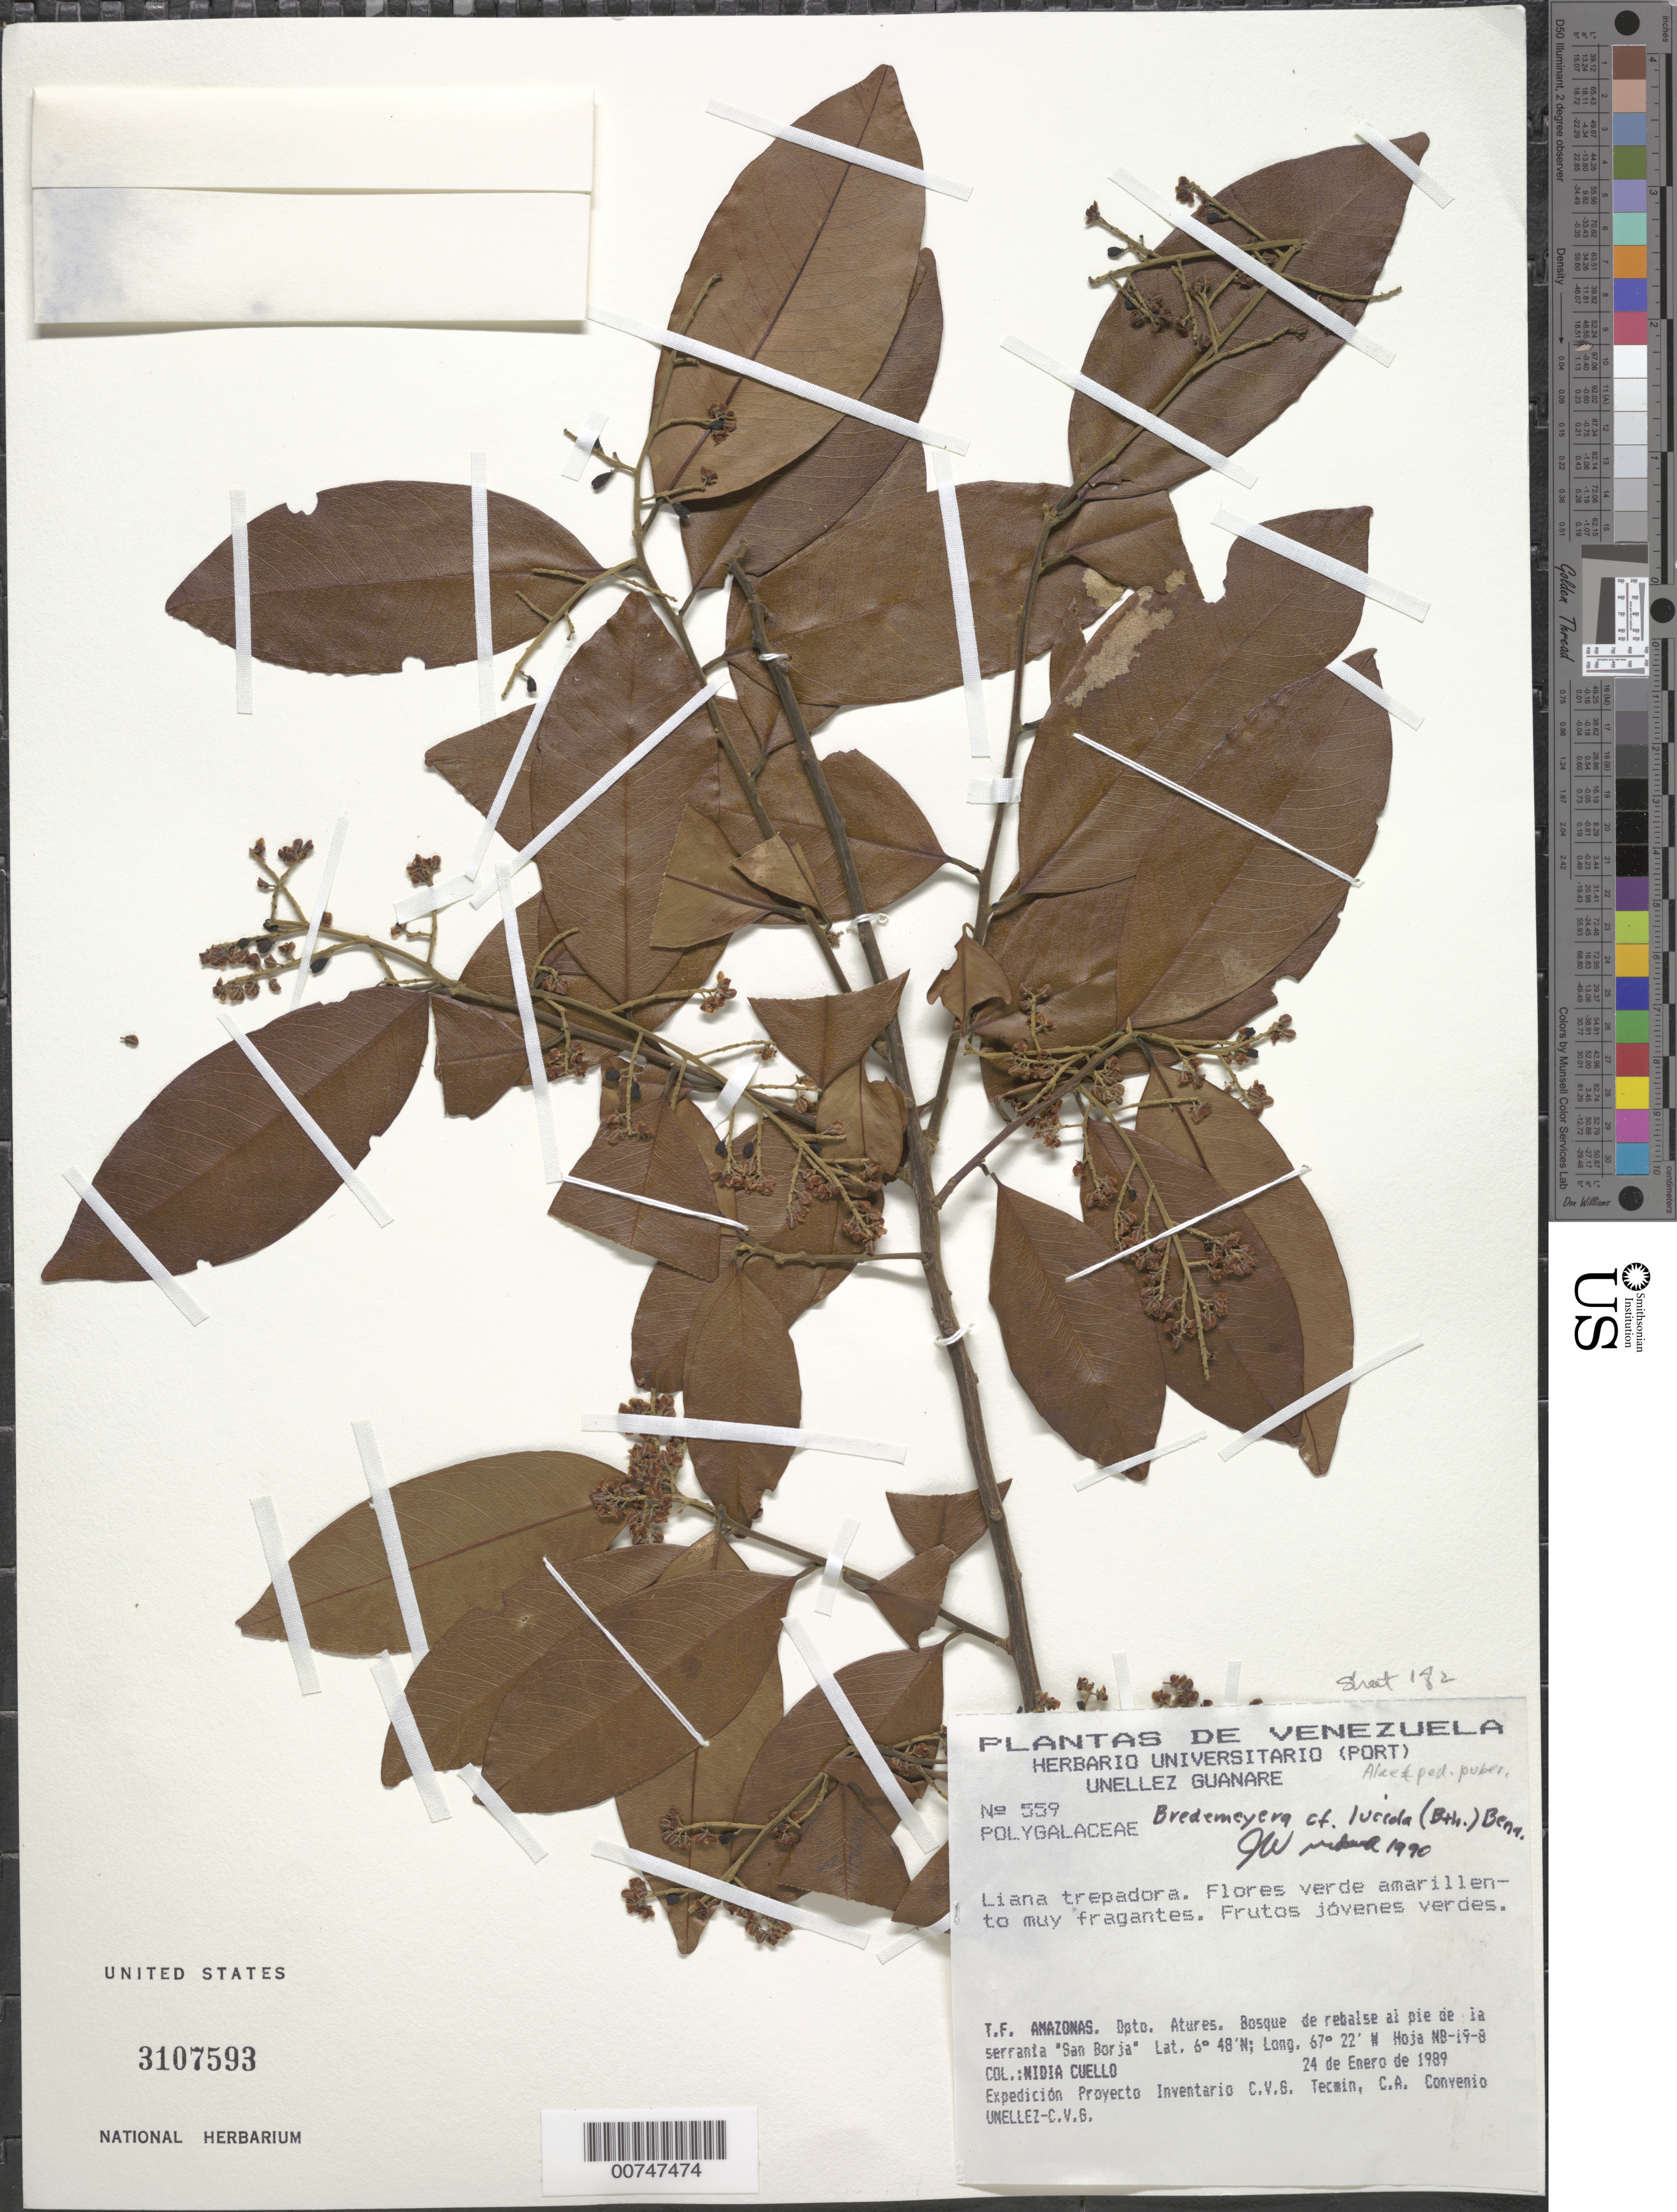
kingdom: Plantae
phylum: Tracheophyta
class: Magnoliopsida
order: Fabales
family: Polygalaceae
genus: Bredemeyera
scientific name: Bredemeyera lucida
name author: (Benth.) Klotzsch ex Hassk.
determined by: Wurdack, John J., (US), US (UNITED STATES)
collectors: N. L. Cuello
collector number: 559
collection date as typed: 24-Jan-89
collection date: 1989-01-24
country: Venezuela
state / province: Amazonas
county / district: Atures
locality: Serranía "San Borja"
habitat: Bosque de rebalse al pié de la serrania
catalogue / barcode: US 3107593